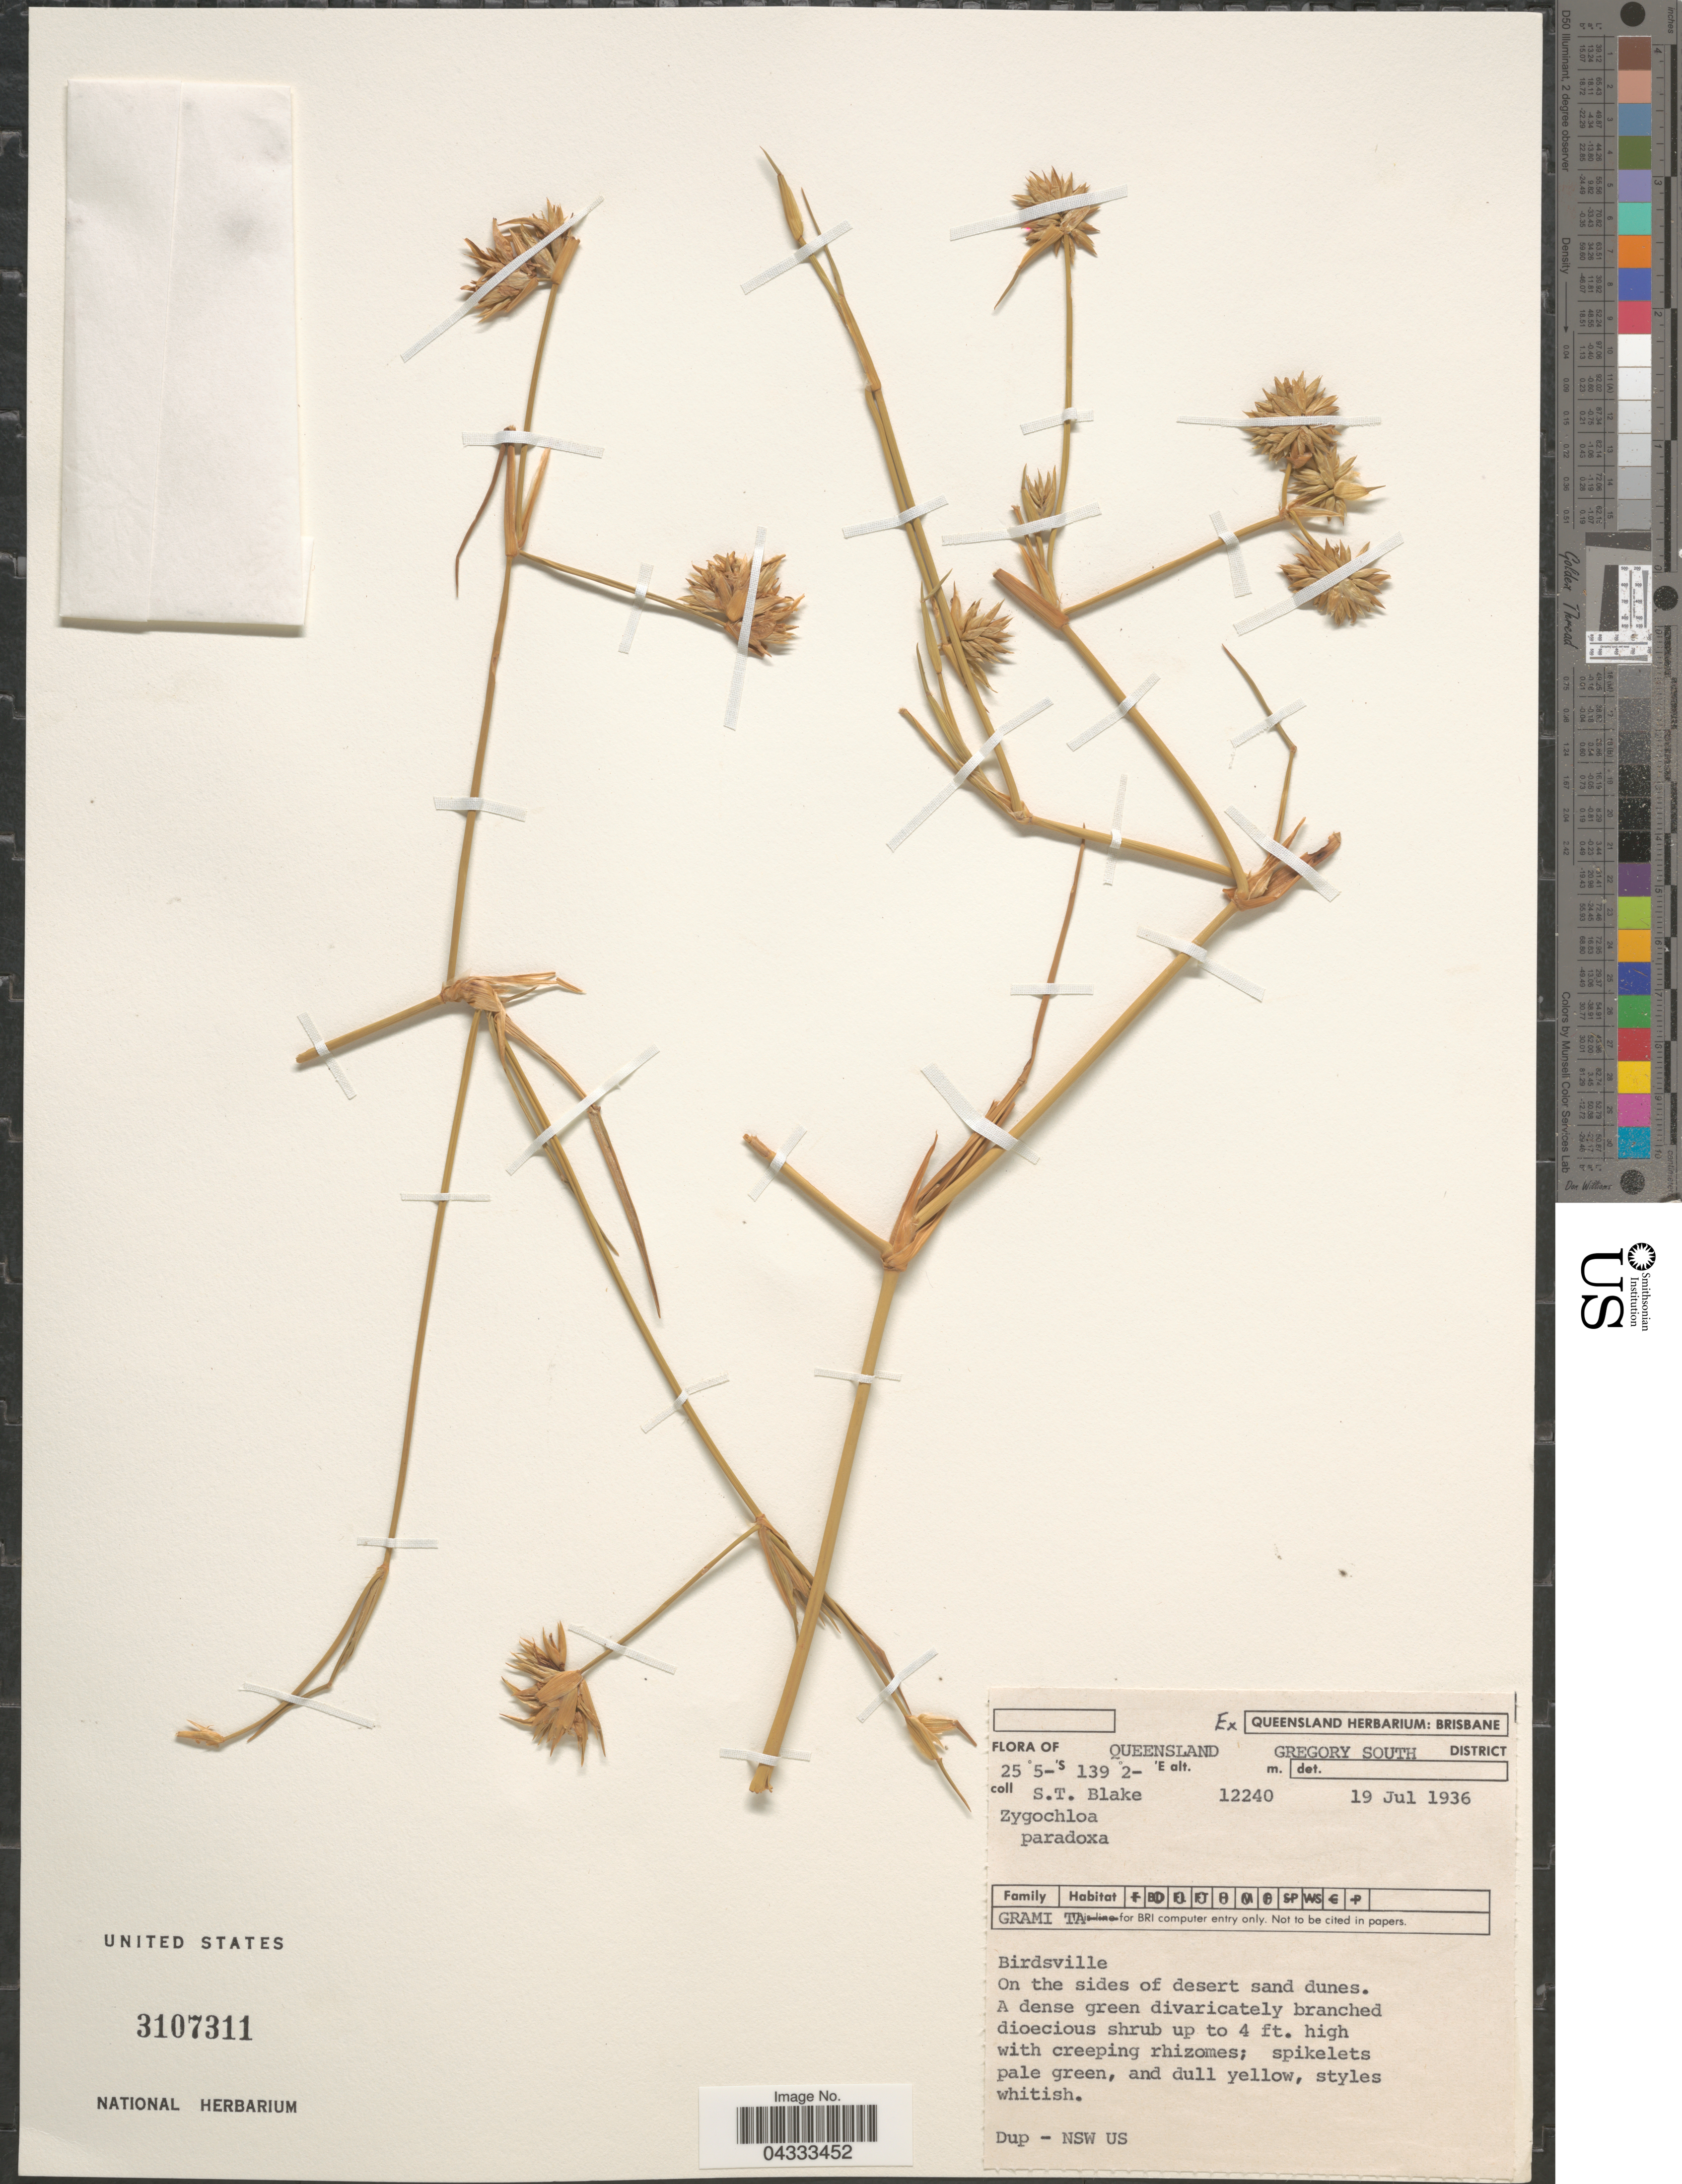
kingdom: Plantae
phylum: Tracheophyta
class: Liliopsida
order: Poales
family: Poaceae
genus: Zygochloa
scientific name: Zygochloa paradoxa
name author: (R. Br.) S.T. Blake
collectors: S. T. Blake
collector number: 12240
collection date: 1936-07-19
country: Australia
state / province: Queensland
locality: Gregory South District. Birdsville.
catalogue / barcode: US 3107311